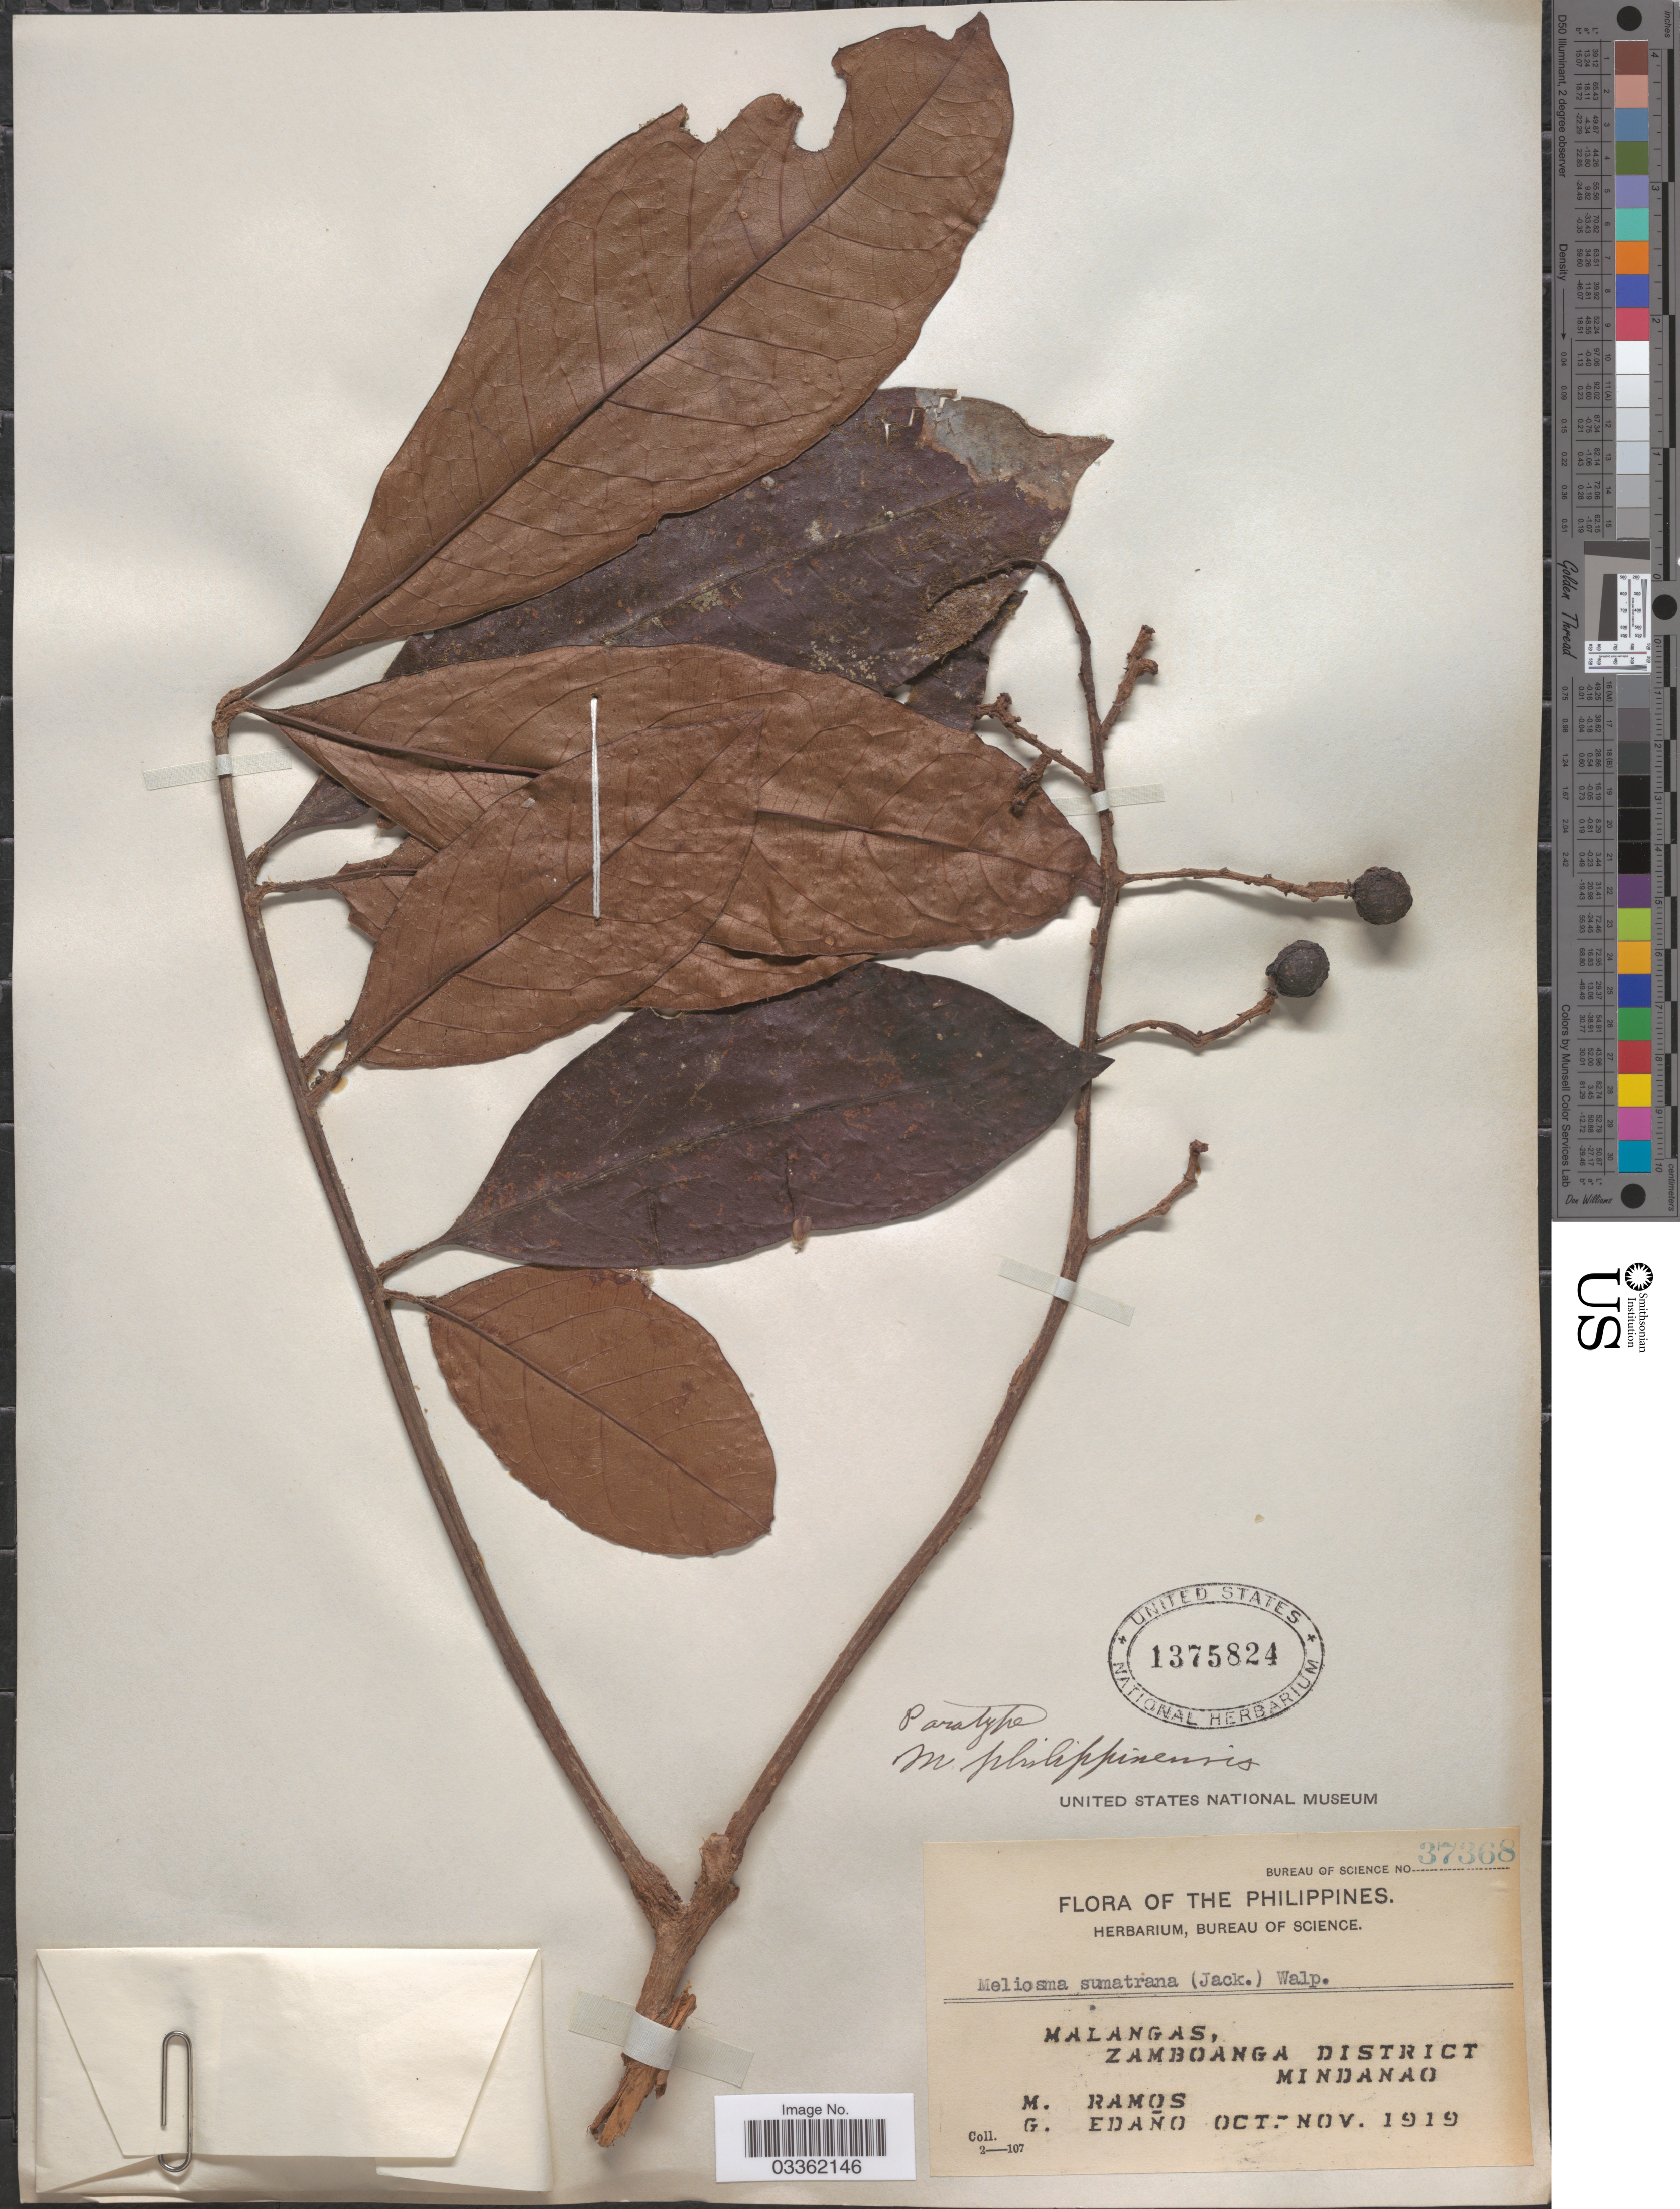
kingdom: Plantae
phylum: Tracheophyta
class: Magnoliopsida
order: Proteales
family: Sabiaceae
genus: Meliosma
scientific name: Meliosma philippinensis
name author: Merr. & L.M. Perry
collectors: M. Ramos & G. Edaño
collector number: Bureau of Science 37368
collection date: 1919-10/1919-11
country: Philippines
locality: Malangas, Zamboanga District. Mindanao.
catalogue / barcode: US 1375824